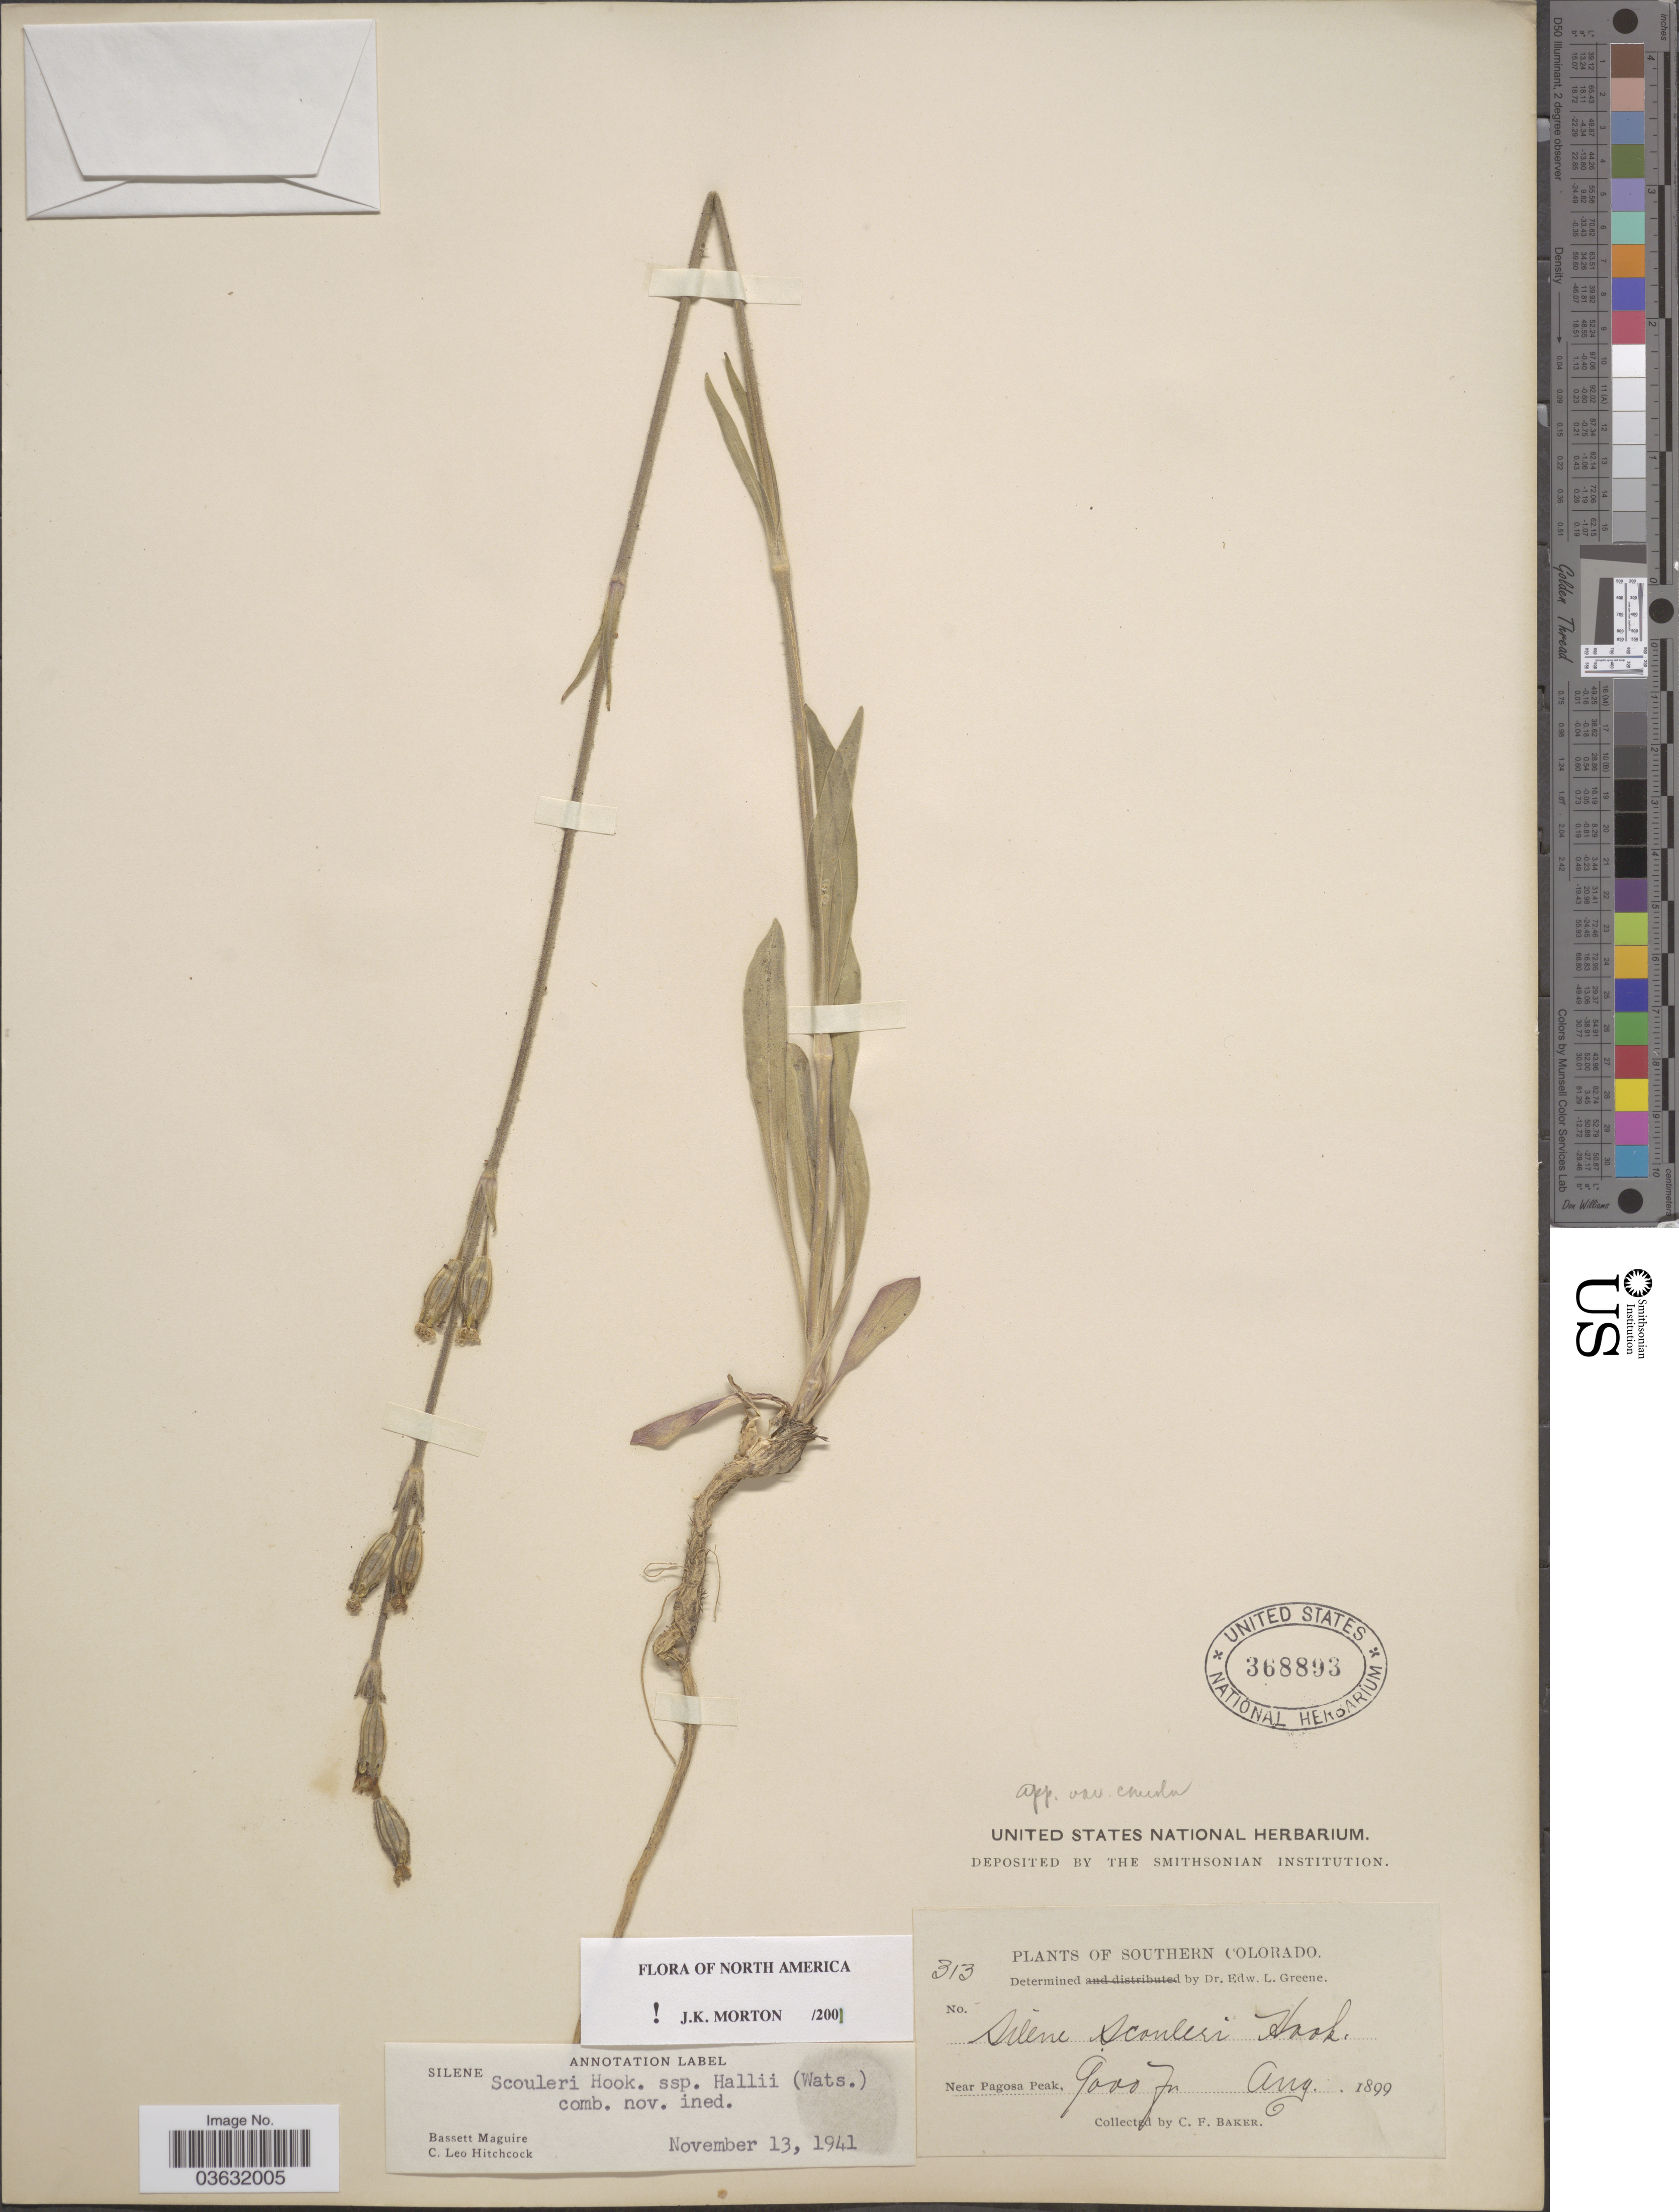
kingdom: Plantae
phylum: Tracheophyta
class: Magnoliopsida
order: Caryophyllales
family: Caryophyllaceae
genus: Silene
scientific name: Silene scouleri subsp. hallii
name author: (S. Watson) C.L. Hitchc. & Maguire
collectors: C. F. Baker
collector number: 313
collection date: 1899-08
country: United States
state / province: Colorado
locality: Southern Colorado. Near Pagosa Peak.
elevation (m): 2743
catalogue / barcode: US 368893